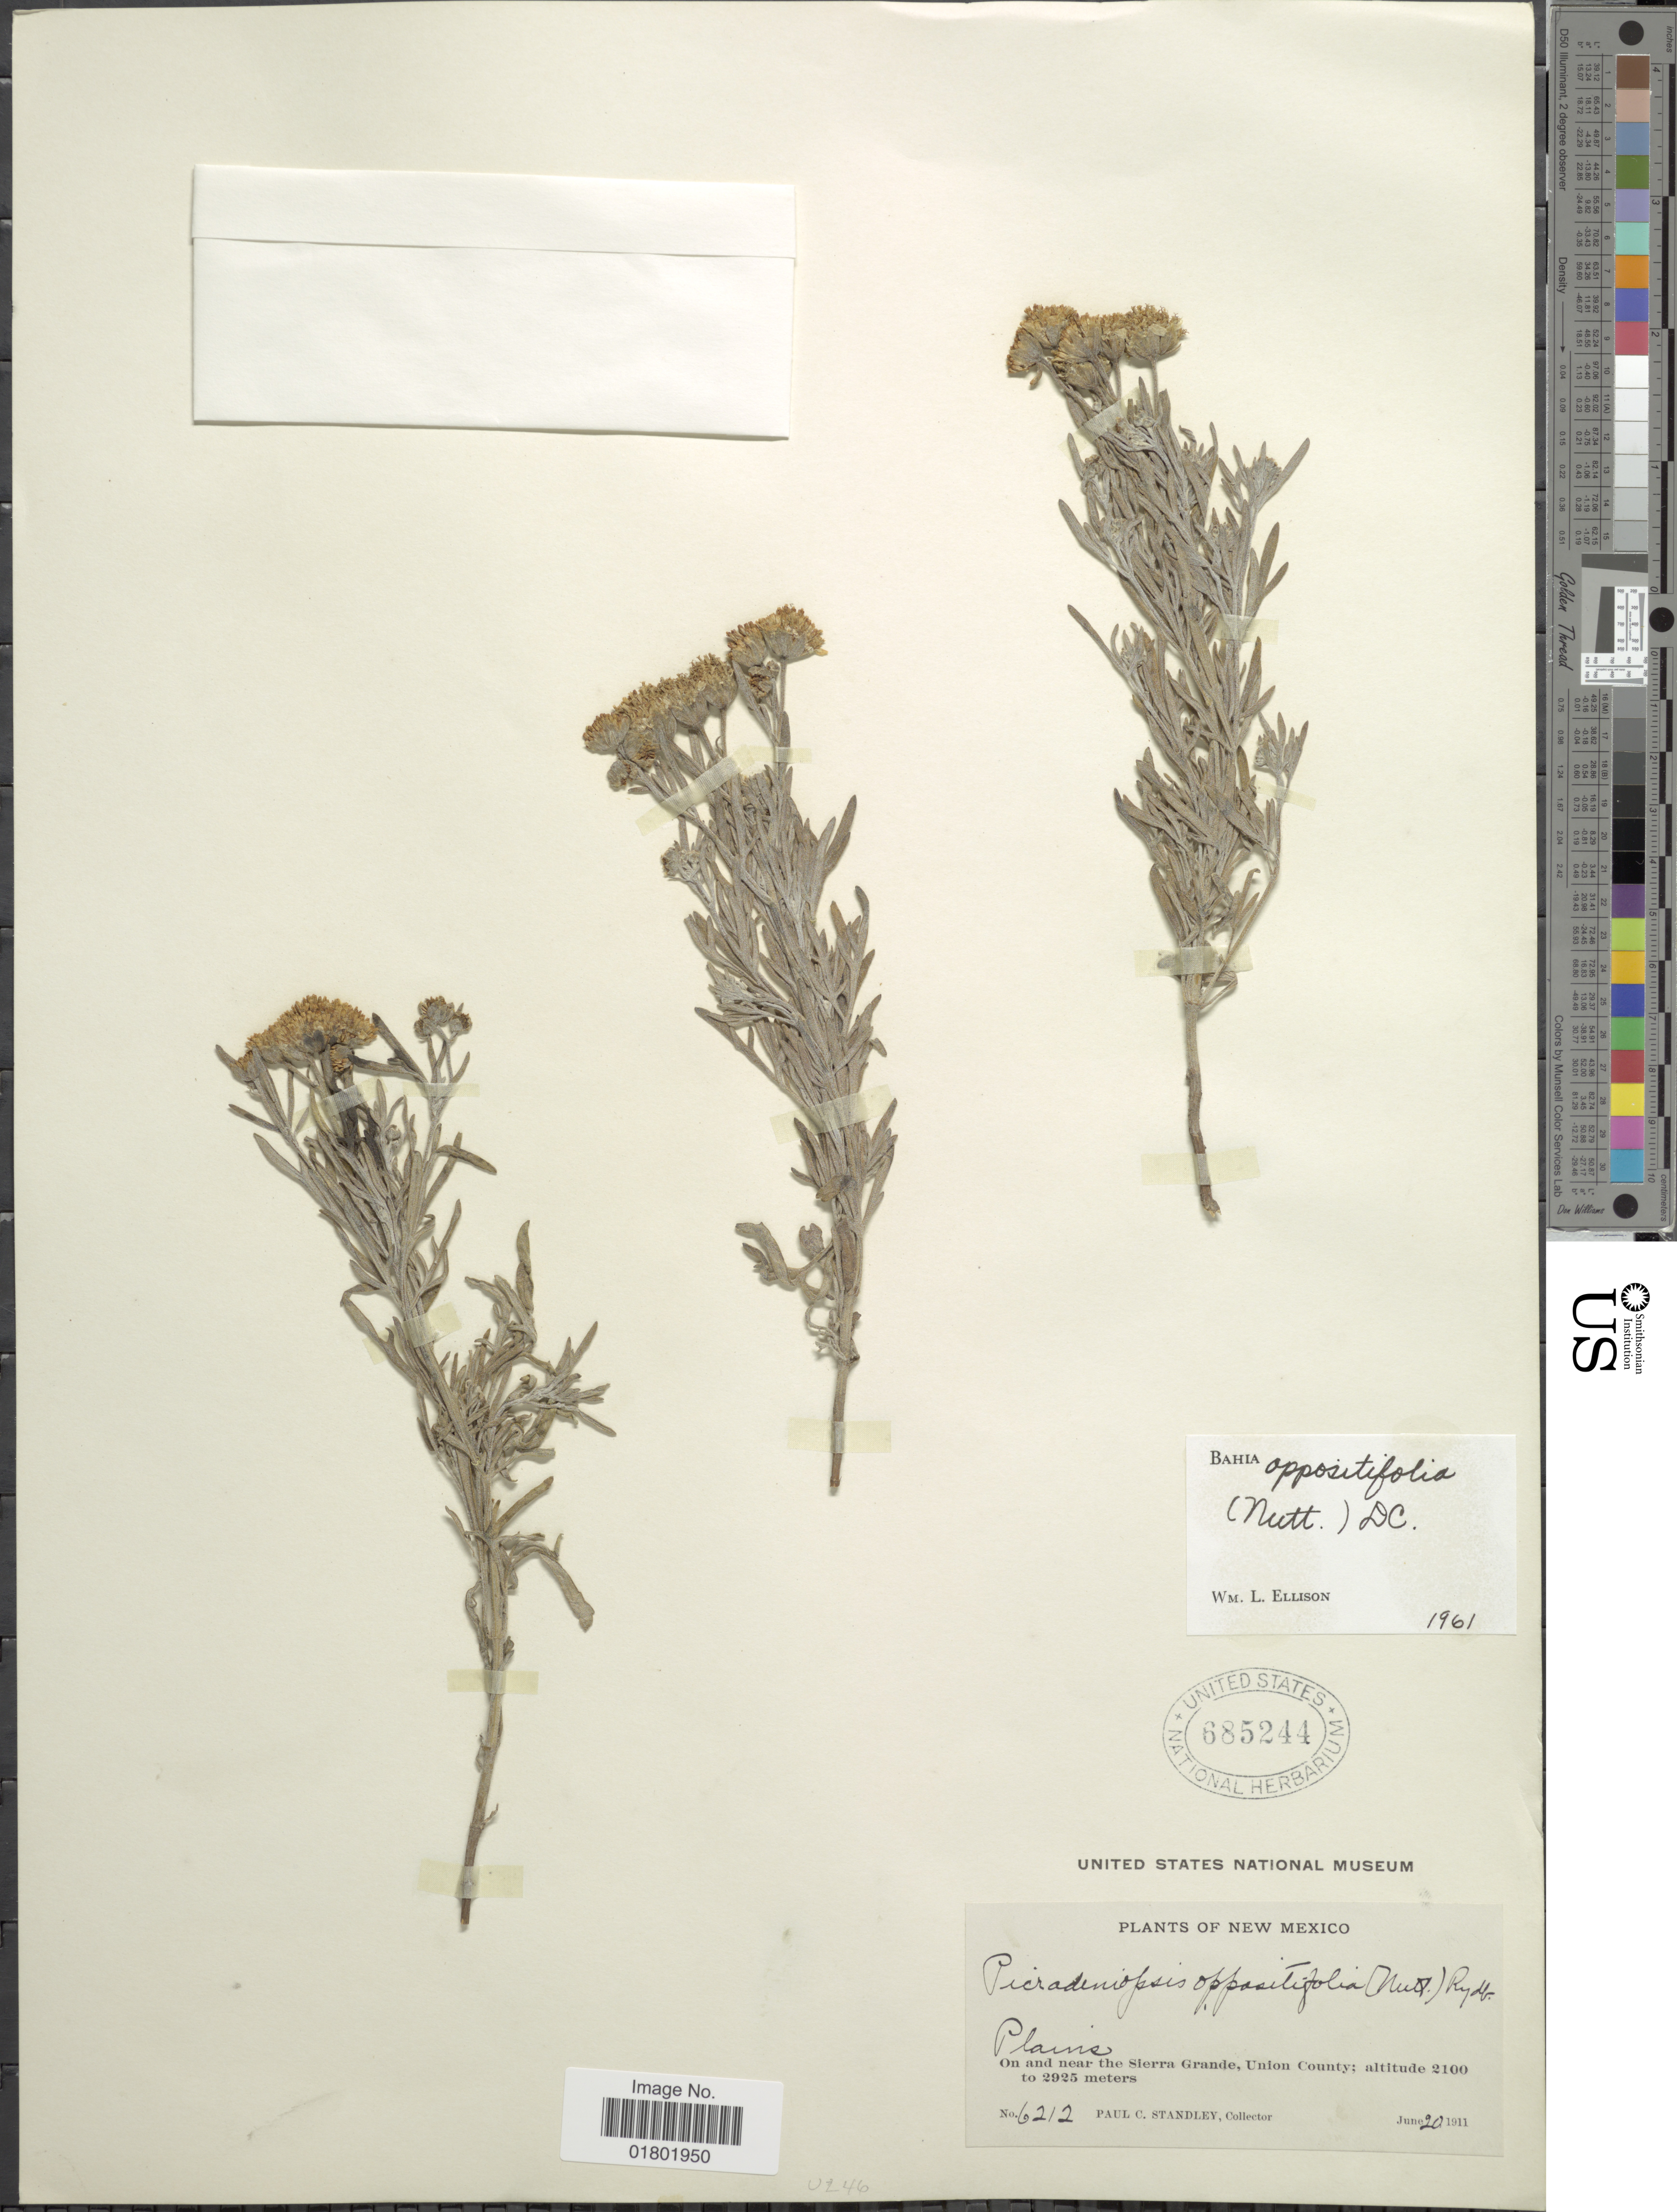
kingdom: Plantae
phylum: Tracheophyta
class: Magnoliopsida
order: Asterales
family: Asteraceae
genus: Bahia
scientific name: Bahia oppositifolia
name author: Nutt.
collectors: P. C. Standley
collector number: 6212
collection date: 1911-06-20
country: United States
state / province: New Mexico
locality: On and near the Sierra Grande, Union County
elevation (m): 2100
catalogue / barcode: US 685244